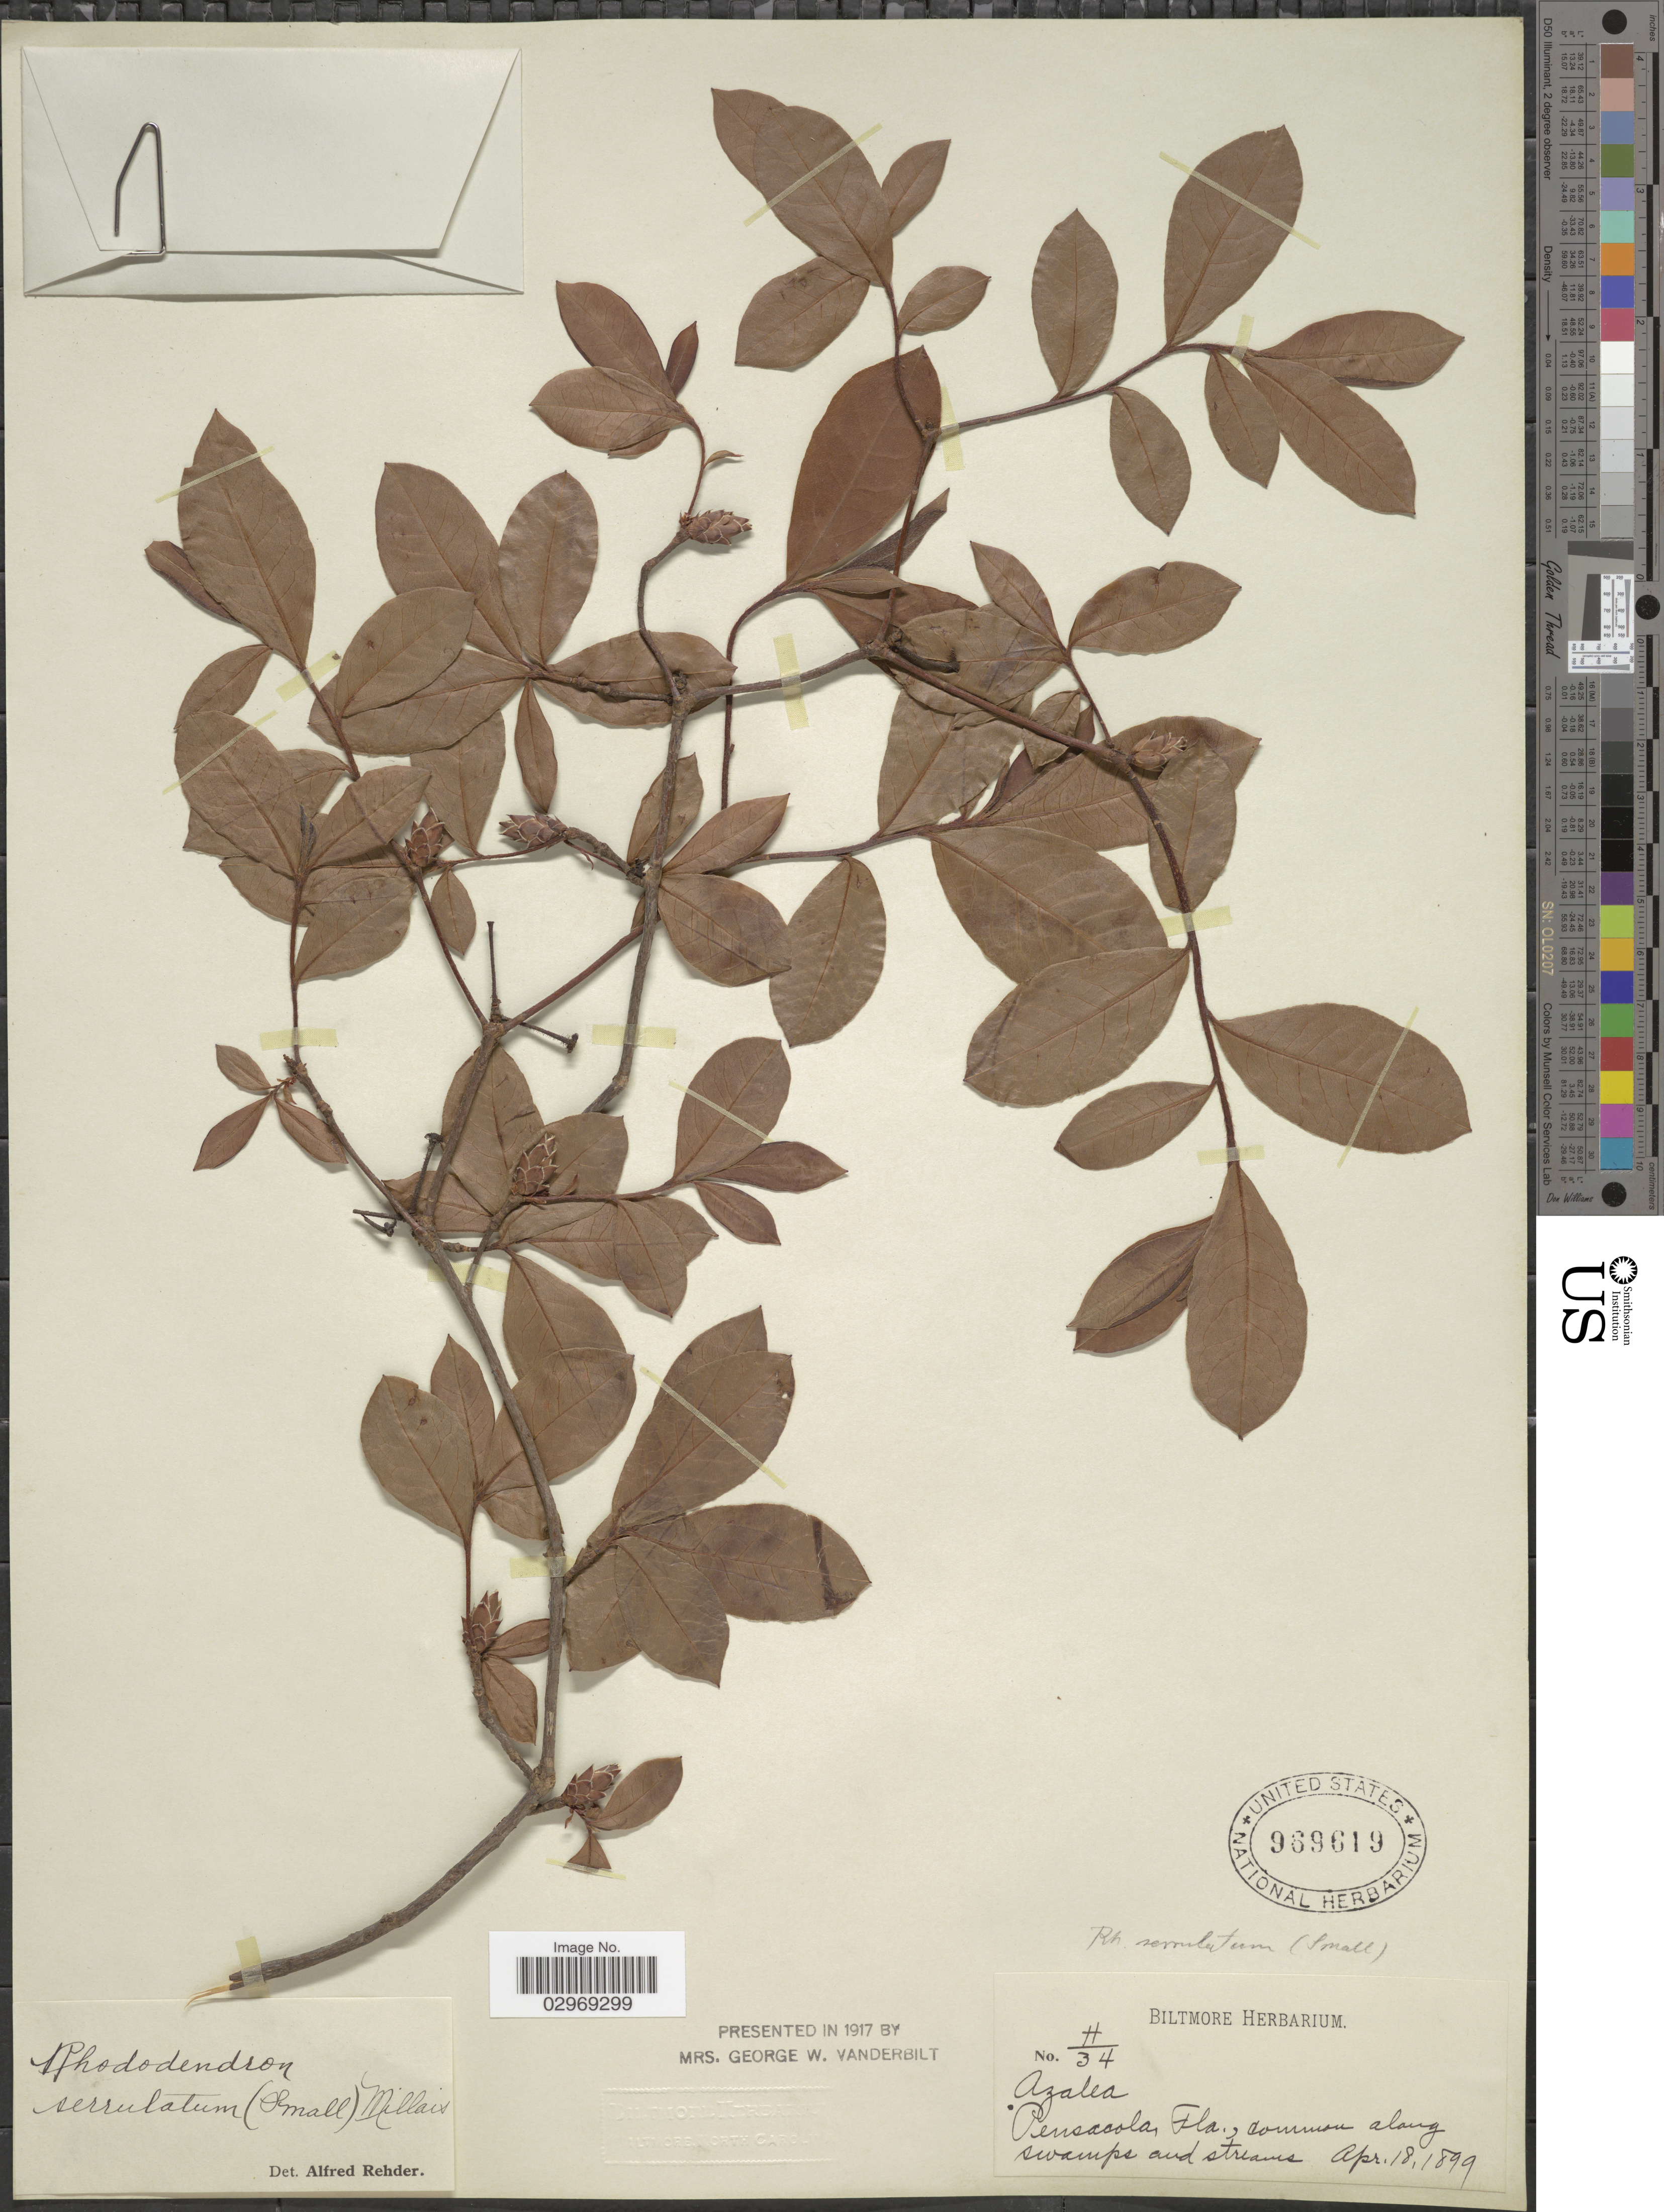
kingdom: Plantae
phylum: Tracheophyta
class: Magnoliopsida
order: Ericales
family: Ericaceae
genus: Rhododendron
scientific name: Rhododendron serrulatum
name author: (Small) Millais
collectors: ex herb. Biltmore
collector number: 34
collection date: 1899-04-18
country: United States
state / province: Florida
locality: Pensacola Fla.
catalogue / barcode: US 969619